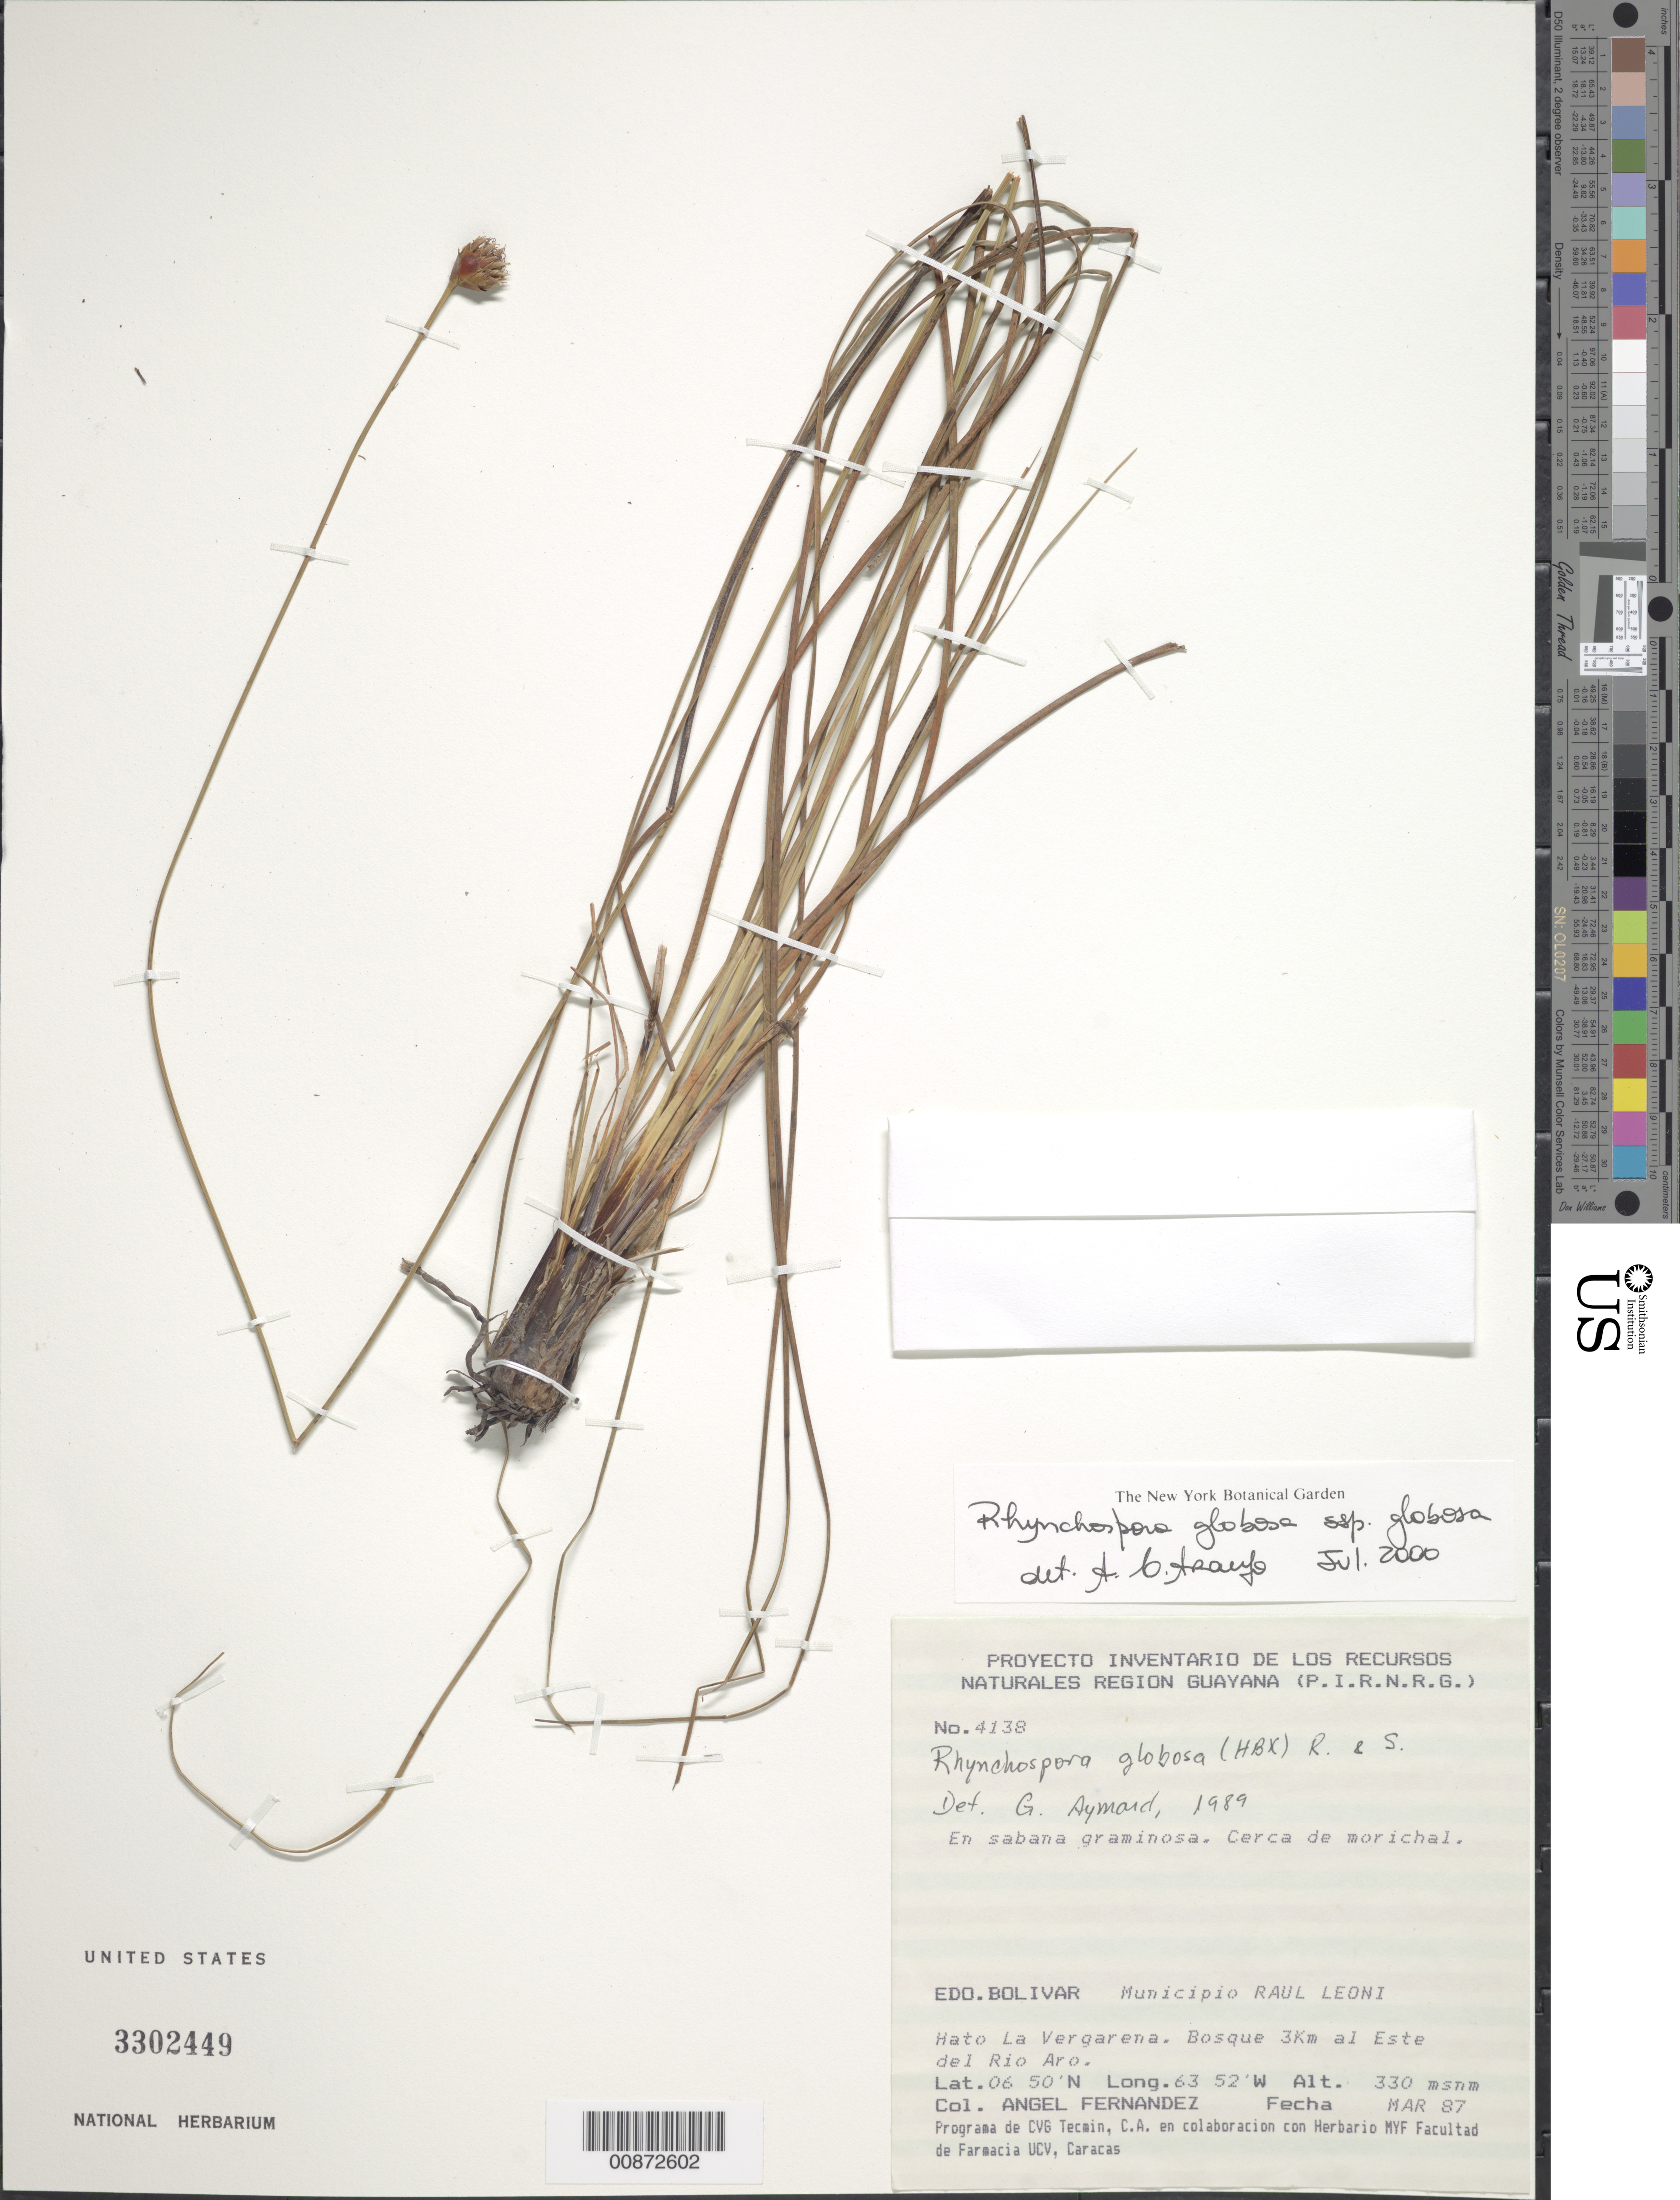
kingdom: Plantae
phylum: Tracheophyta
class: Liliopsida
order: Poales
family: Cyperaceae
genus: Rhynchospora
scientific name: Rhynchospora globosa subsp. globosa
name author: (Kunth) Roem. & Schult.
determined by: Araújo, A. C.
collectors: A. Fernández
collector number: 4138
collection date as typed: Mar-87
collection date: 1987-03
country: Venezuela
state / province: Bolívar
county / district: Angostura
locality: Mun. Raúl Leoni [=Angostura], Hato La Veragarena, 3 km al este del Río Aro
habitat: Sabana graminosa, cerca de morichal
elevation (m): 330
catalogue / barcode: US 3302449